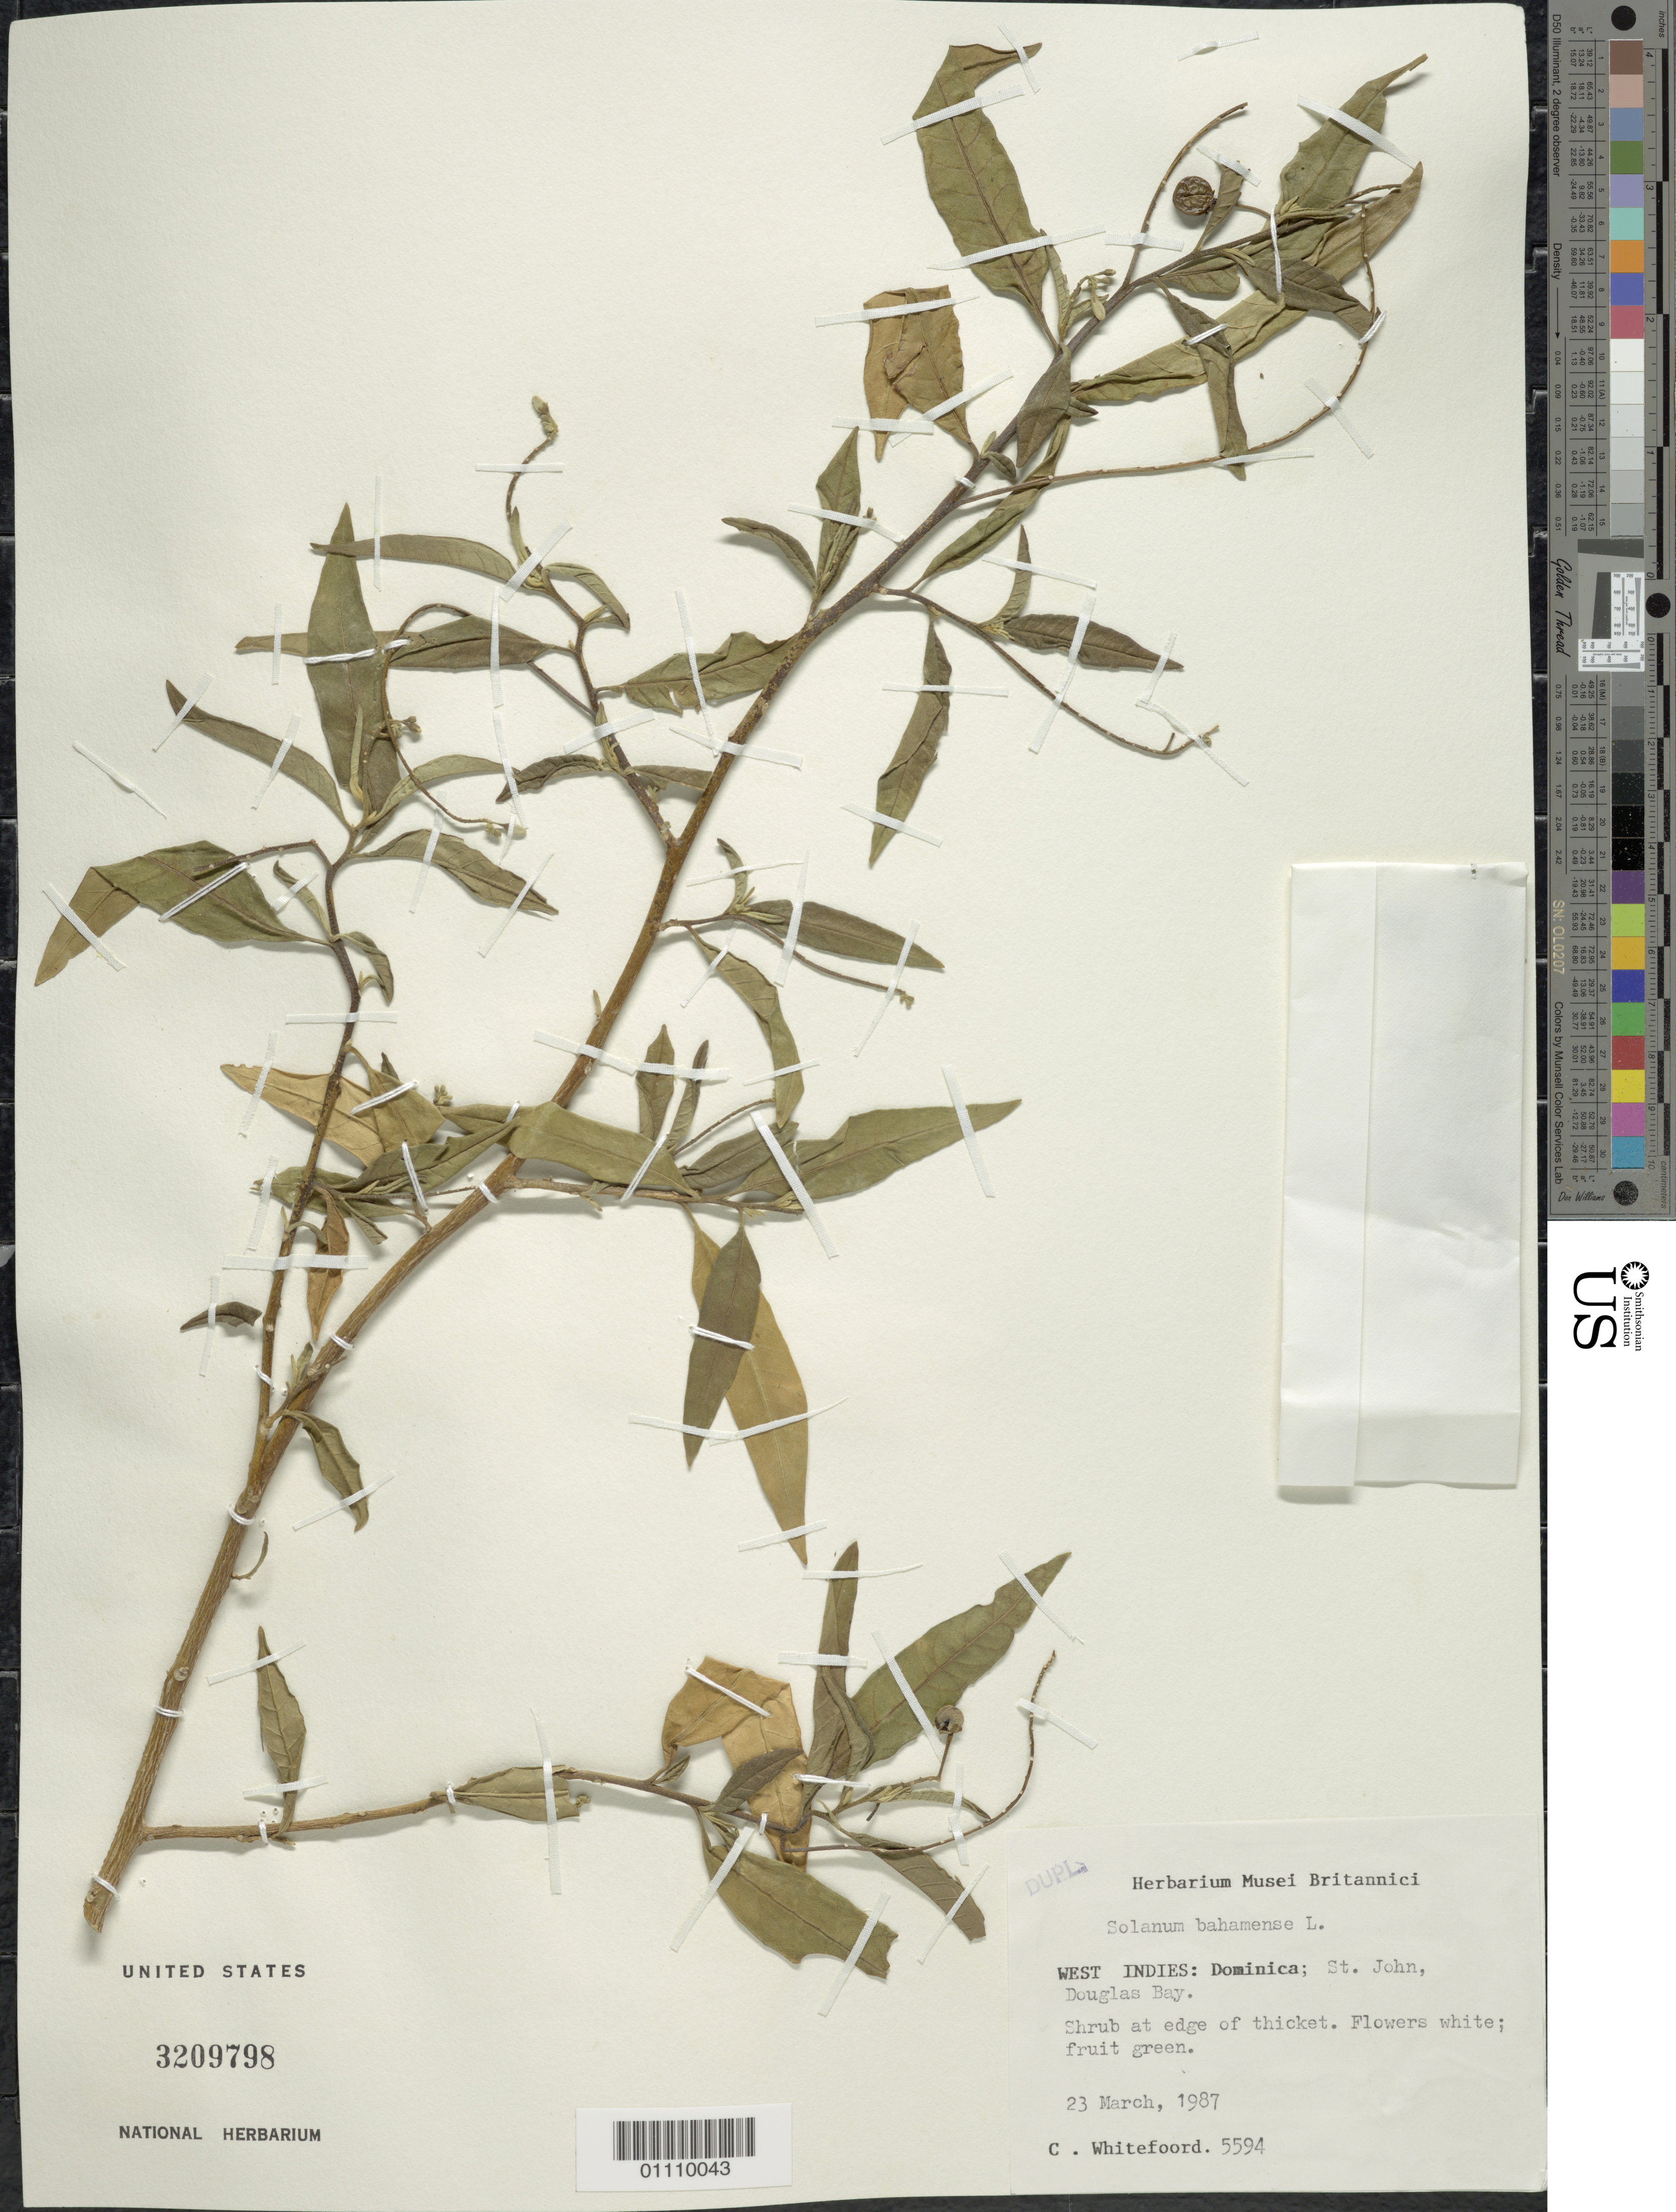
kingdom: Plantae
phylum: Tracheophyta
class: Magnoliopsida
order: Solanales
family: Solanaceae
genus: Solanum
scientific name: Solanum bahamense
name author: L.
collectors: C. Whitefoord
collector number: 5594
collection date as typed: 23 Mar 1987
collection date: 1987-03-23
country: Dominica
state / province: St. John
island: Dominica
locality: Douglas Bay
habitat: At edge of thicket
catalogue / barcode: US 3209798